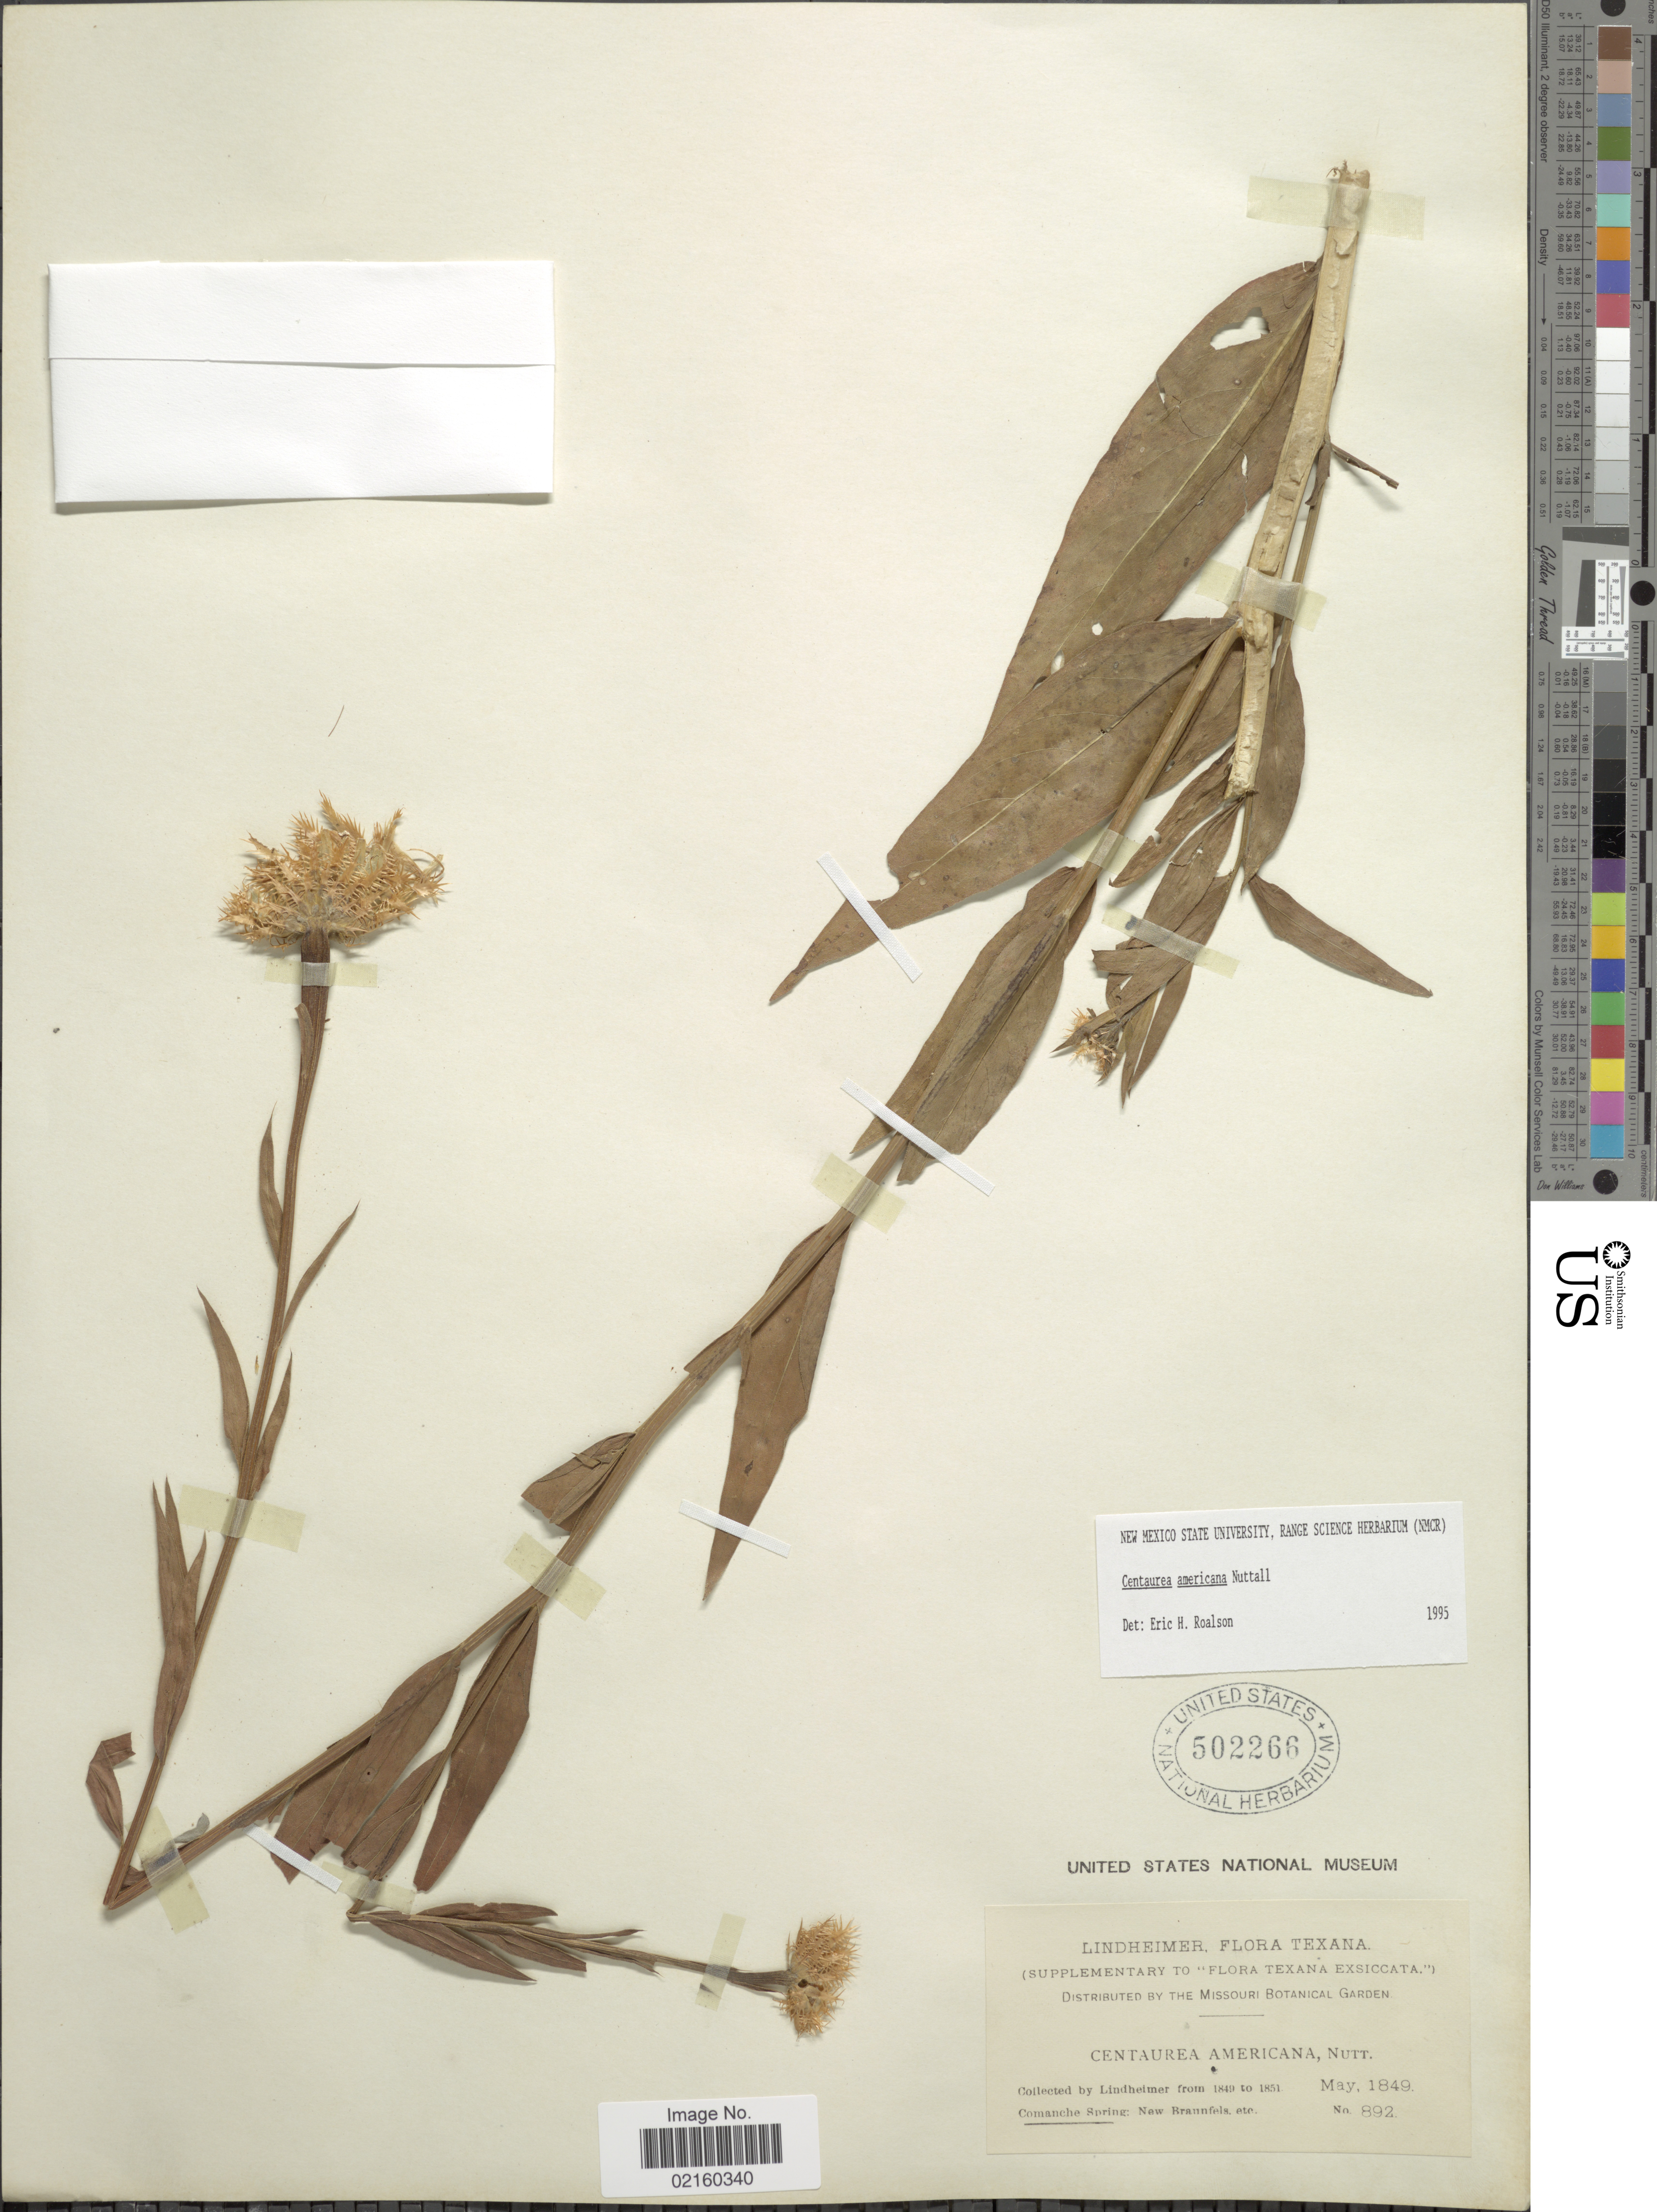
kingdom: Plantae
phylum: Tracheophyta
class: Magnoliopsida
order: Asterales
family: Asteraceae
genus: Plectocephalus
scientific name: Plectocephalus americanus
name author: (Nutt.) D. Don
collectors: -. Lindheimer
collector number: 892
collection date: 1849-05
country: United States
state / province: Texas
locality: Comanche Spring, New Braunfels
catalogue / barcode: US 502266